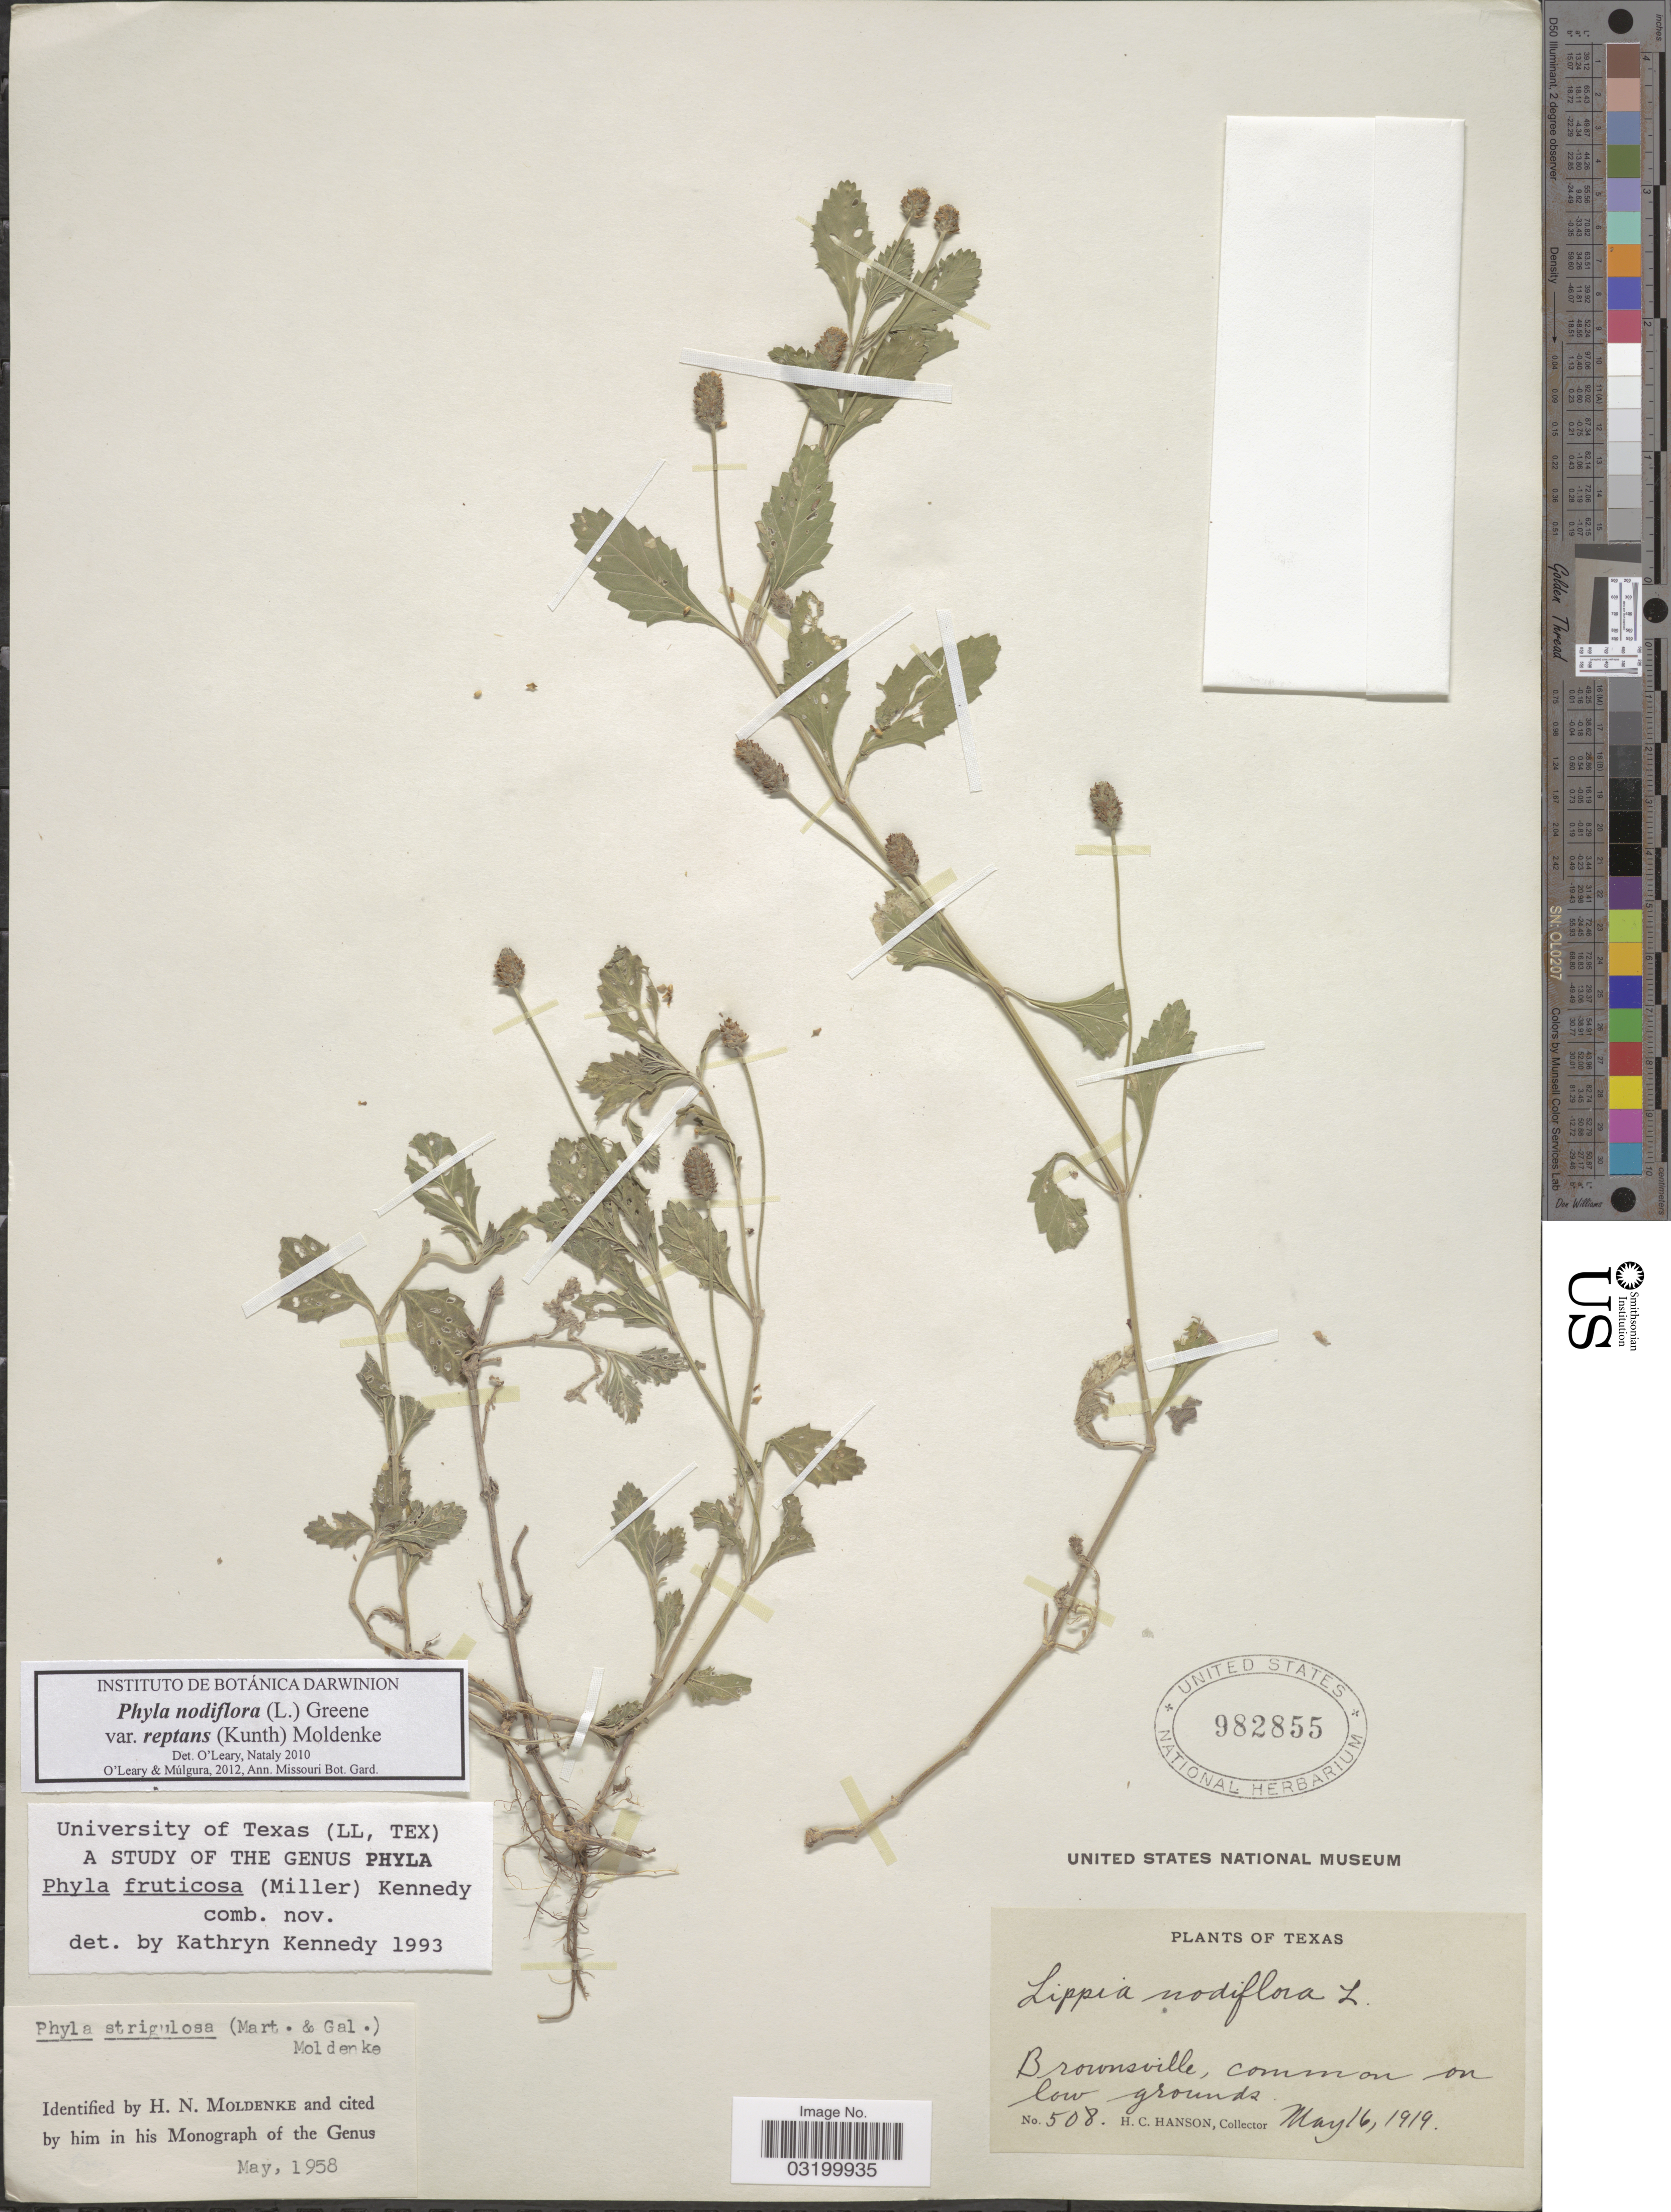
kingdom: Plantae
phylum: Tracheophyta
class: Magnoliopsida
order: Lamiales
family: Verbenaceae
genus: Phyla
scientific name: Phyla nodiflora var. reptans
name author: (Kunth) Moldenke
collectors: H. Hanson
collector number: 508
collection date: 1919-05-16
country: United States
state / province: Texas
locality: Brownsville.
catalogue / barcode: US 982855